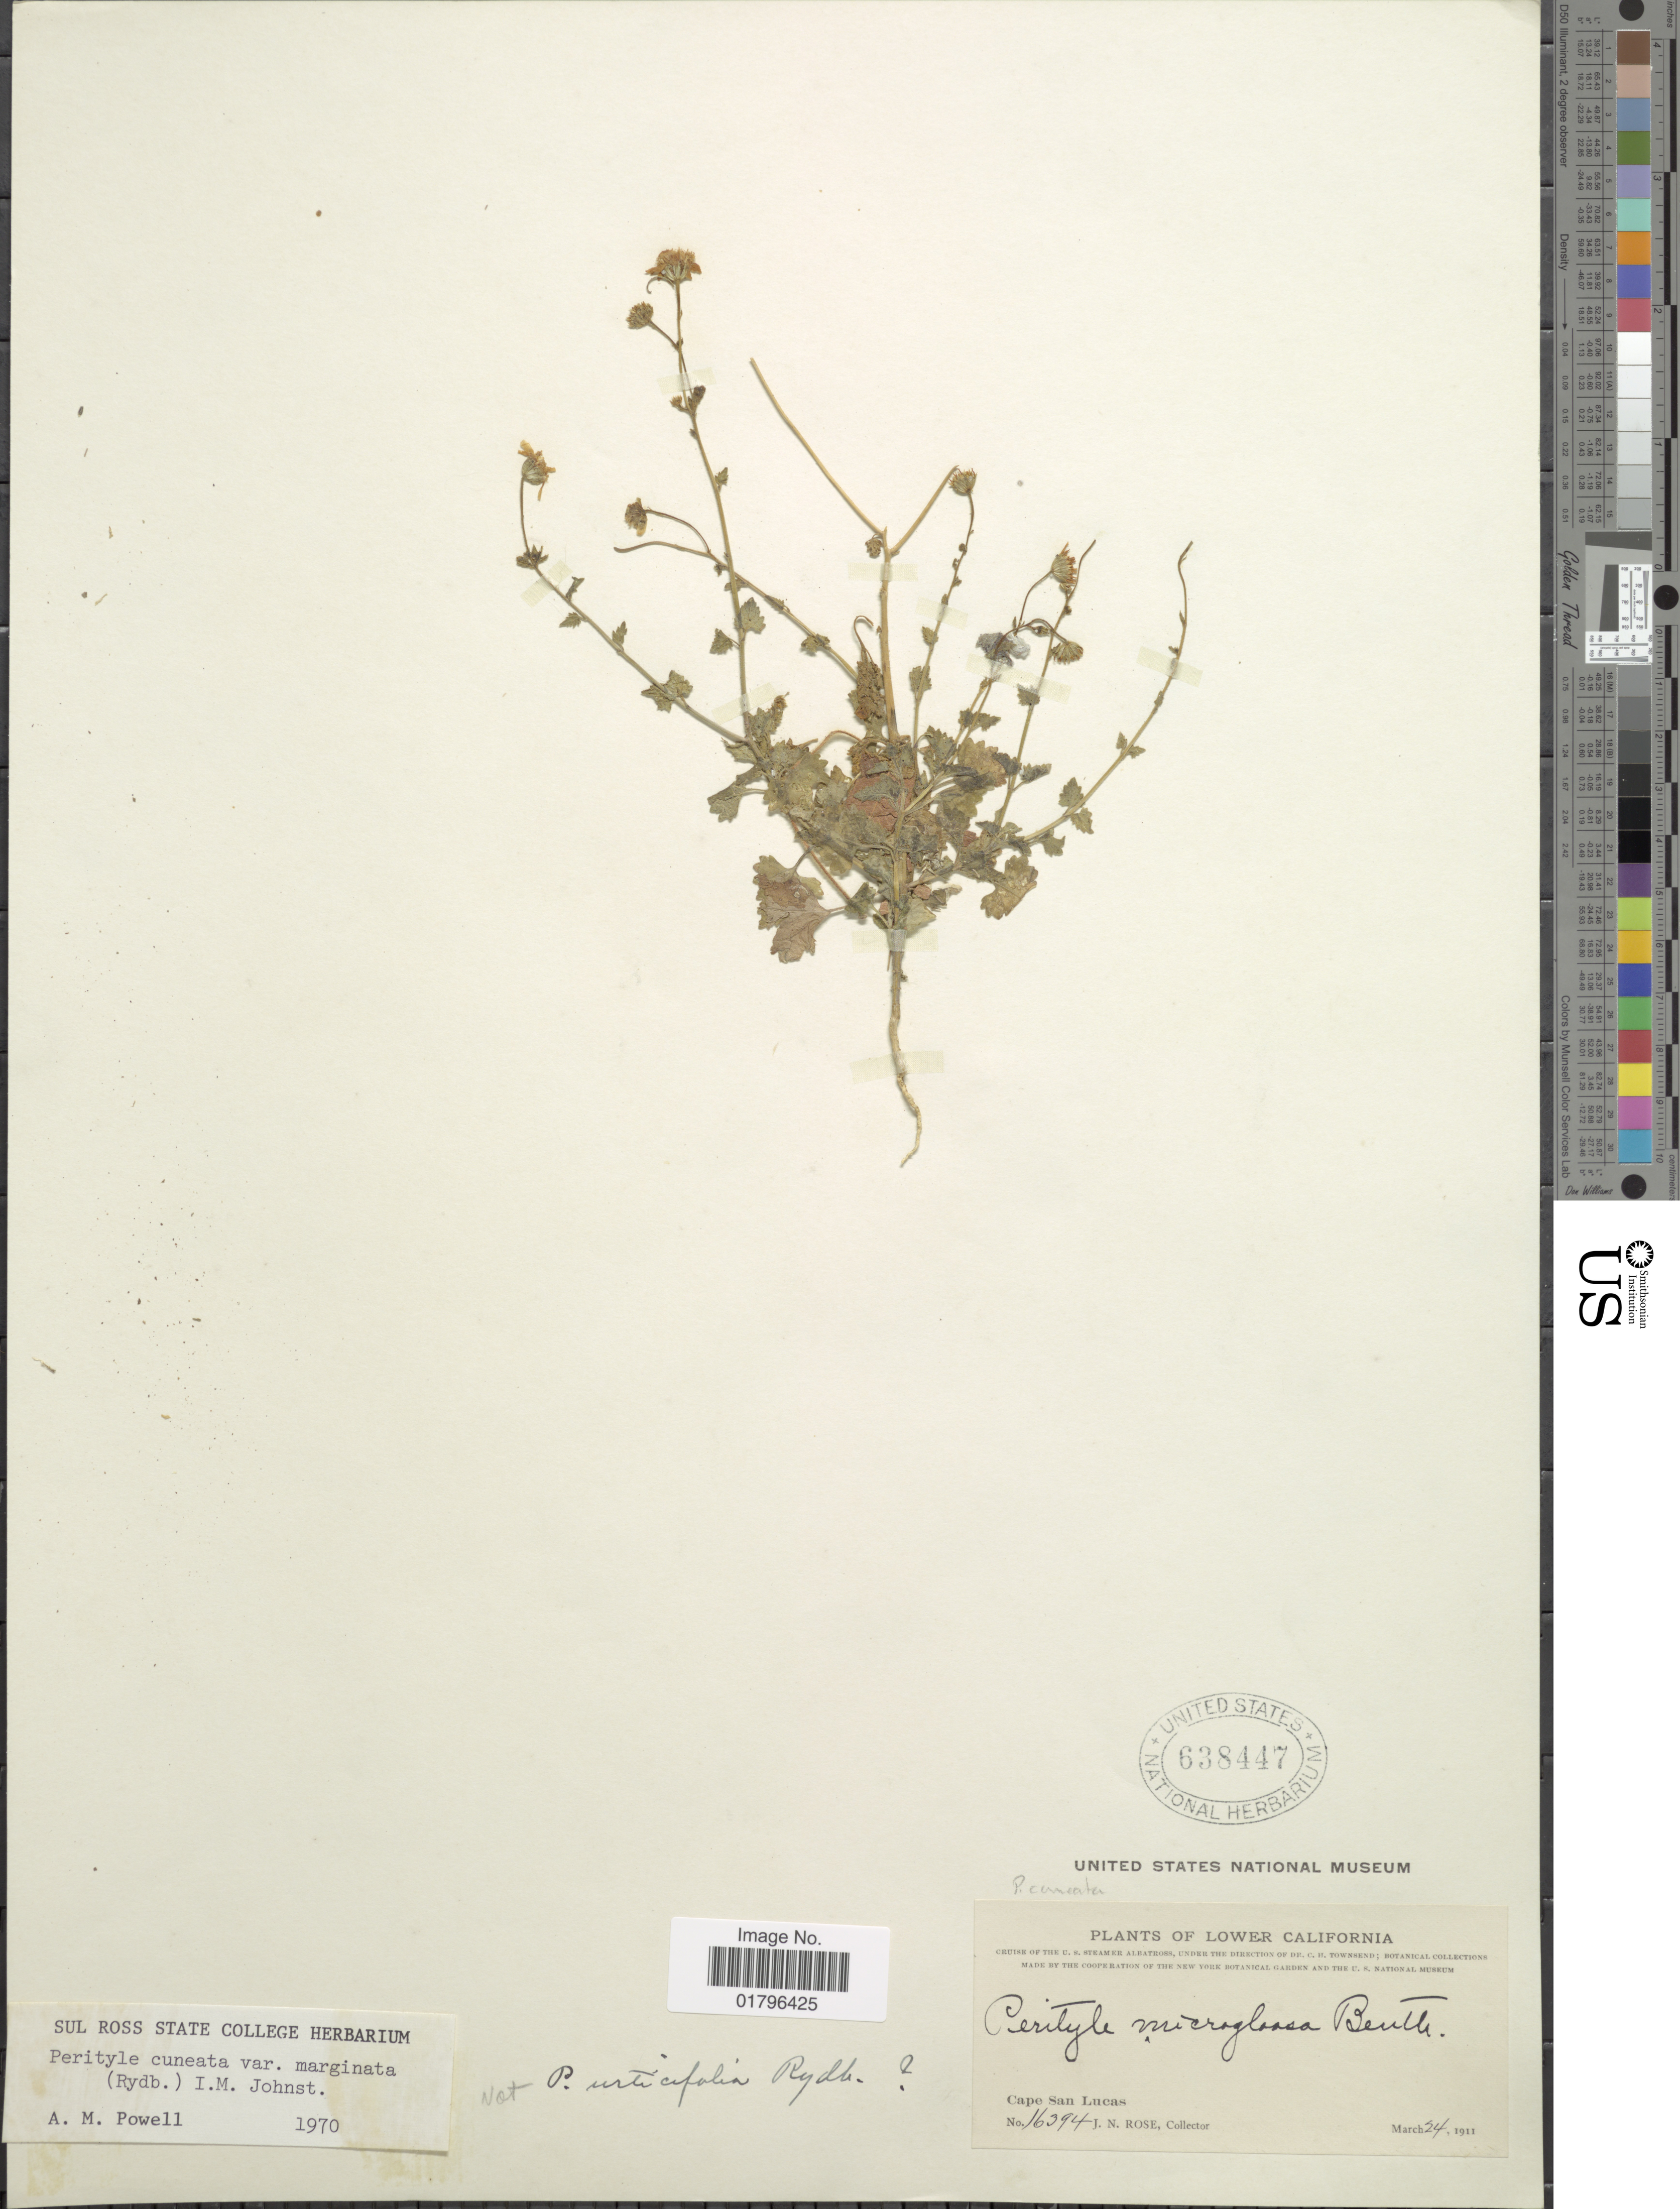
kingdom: Plantae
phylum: Tracheophyta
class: Magnoliopsida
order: Asterales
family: Asteraceae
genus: Perityle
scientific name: Perityle cuneata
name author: Brandegee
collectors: J. N. Rose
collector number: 16394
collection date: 1911-03-24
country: Mexico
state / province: Baja California Sur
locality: Lower California, Cape San Lucas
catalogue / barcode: US 638447